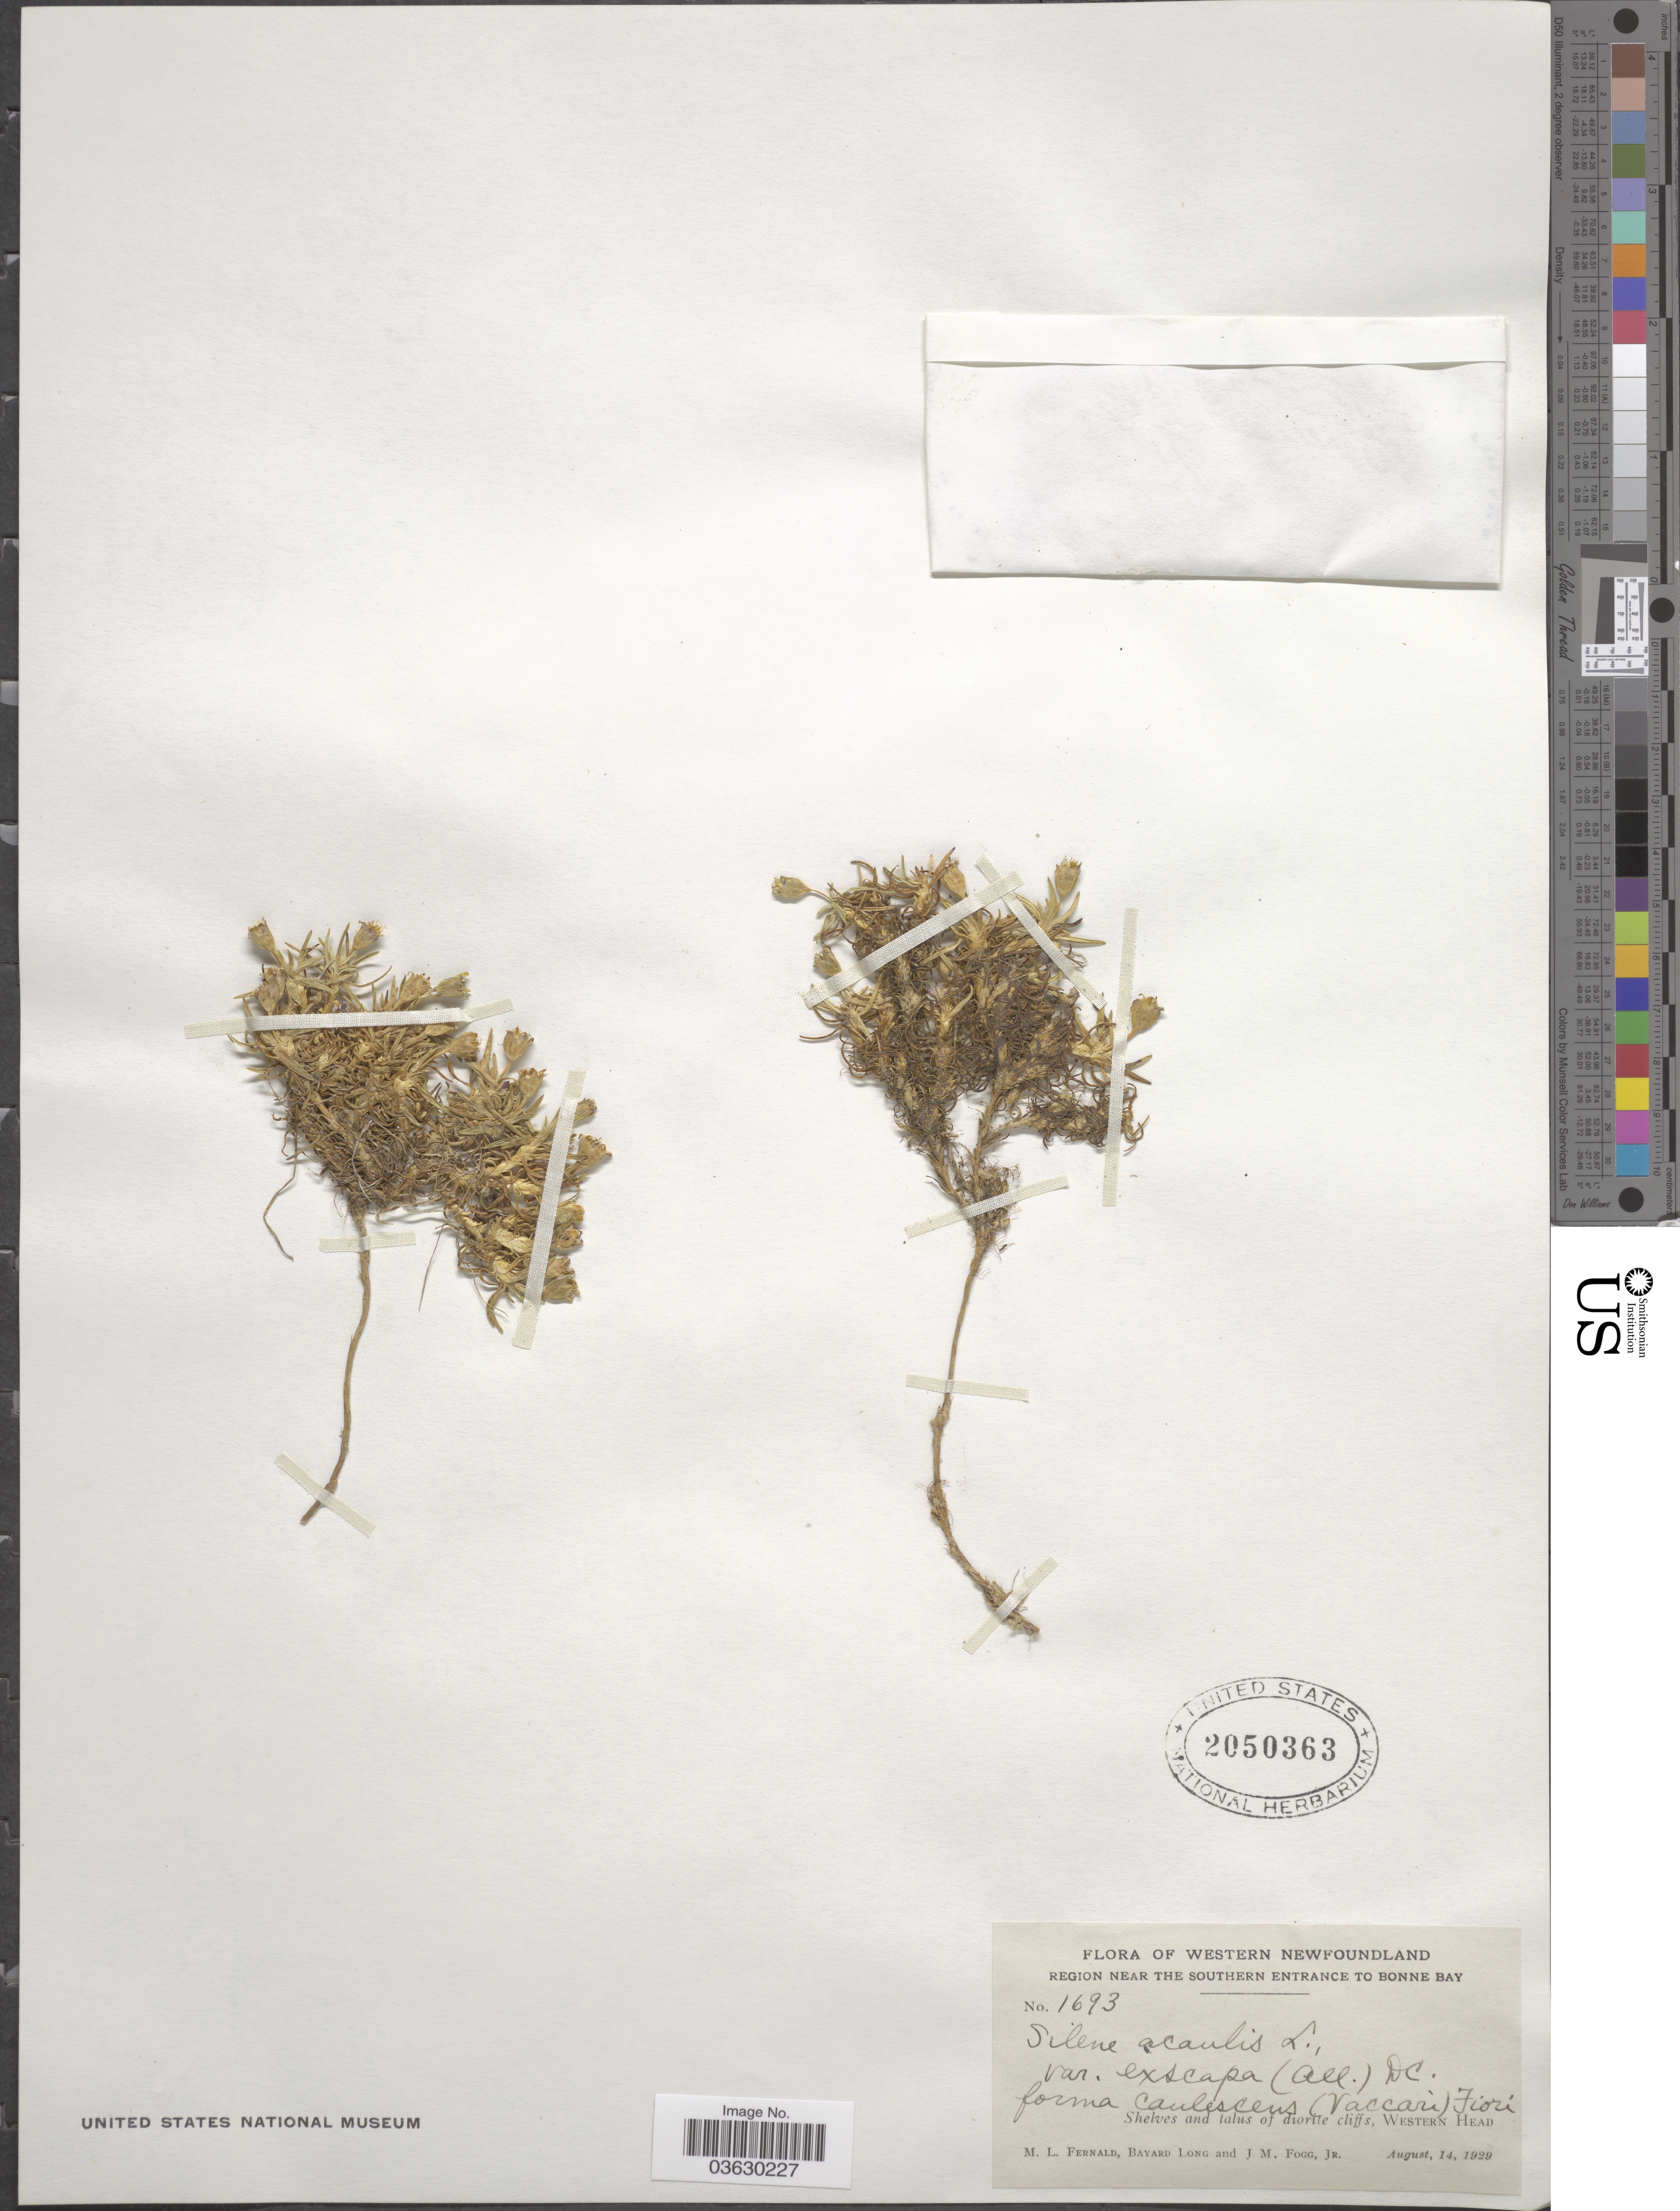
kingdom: Plantae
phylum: Tracheophyta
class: Magnoliopsida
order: Caryophyllales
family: Caryophyllaceae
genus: Silene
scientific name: Silene acaulis var. exscapa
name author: (All.) DC.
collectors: M. L. Fernald, B. Long & J. Fogg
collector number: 1693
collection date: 1929-08-14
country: Canada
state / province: Newfoundland and Labrador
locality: Western Newfoundland. Region near the southern entrance to Bonne Bay. Western Head.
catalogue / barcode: US 2050363